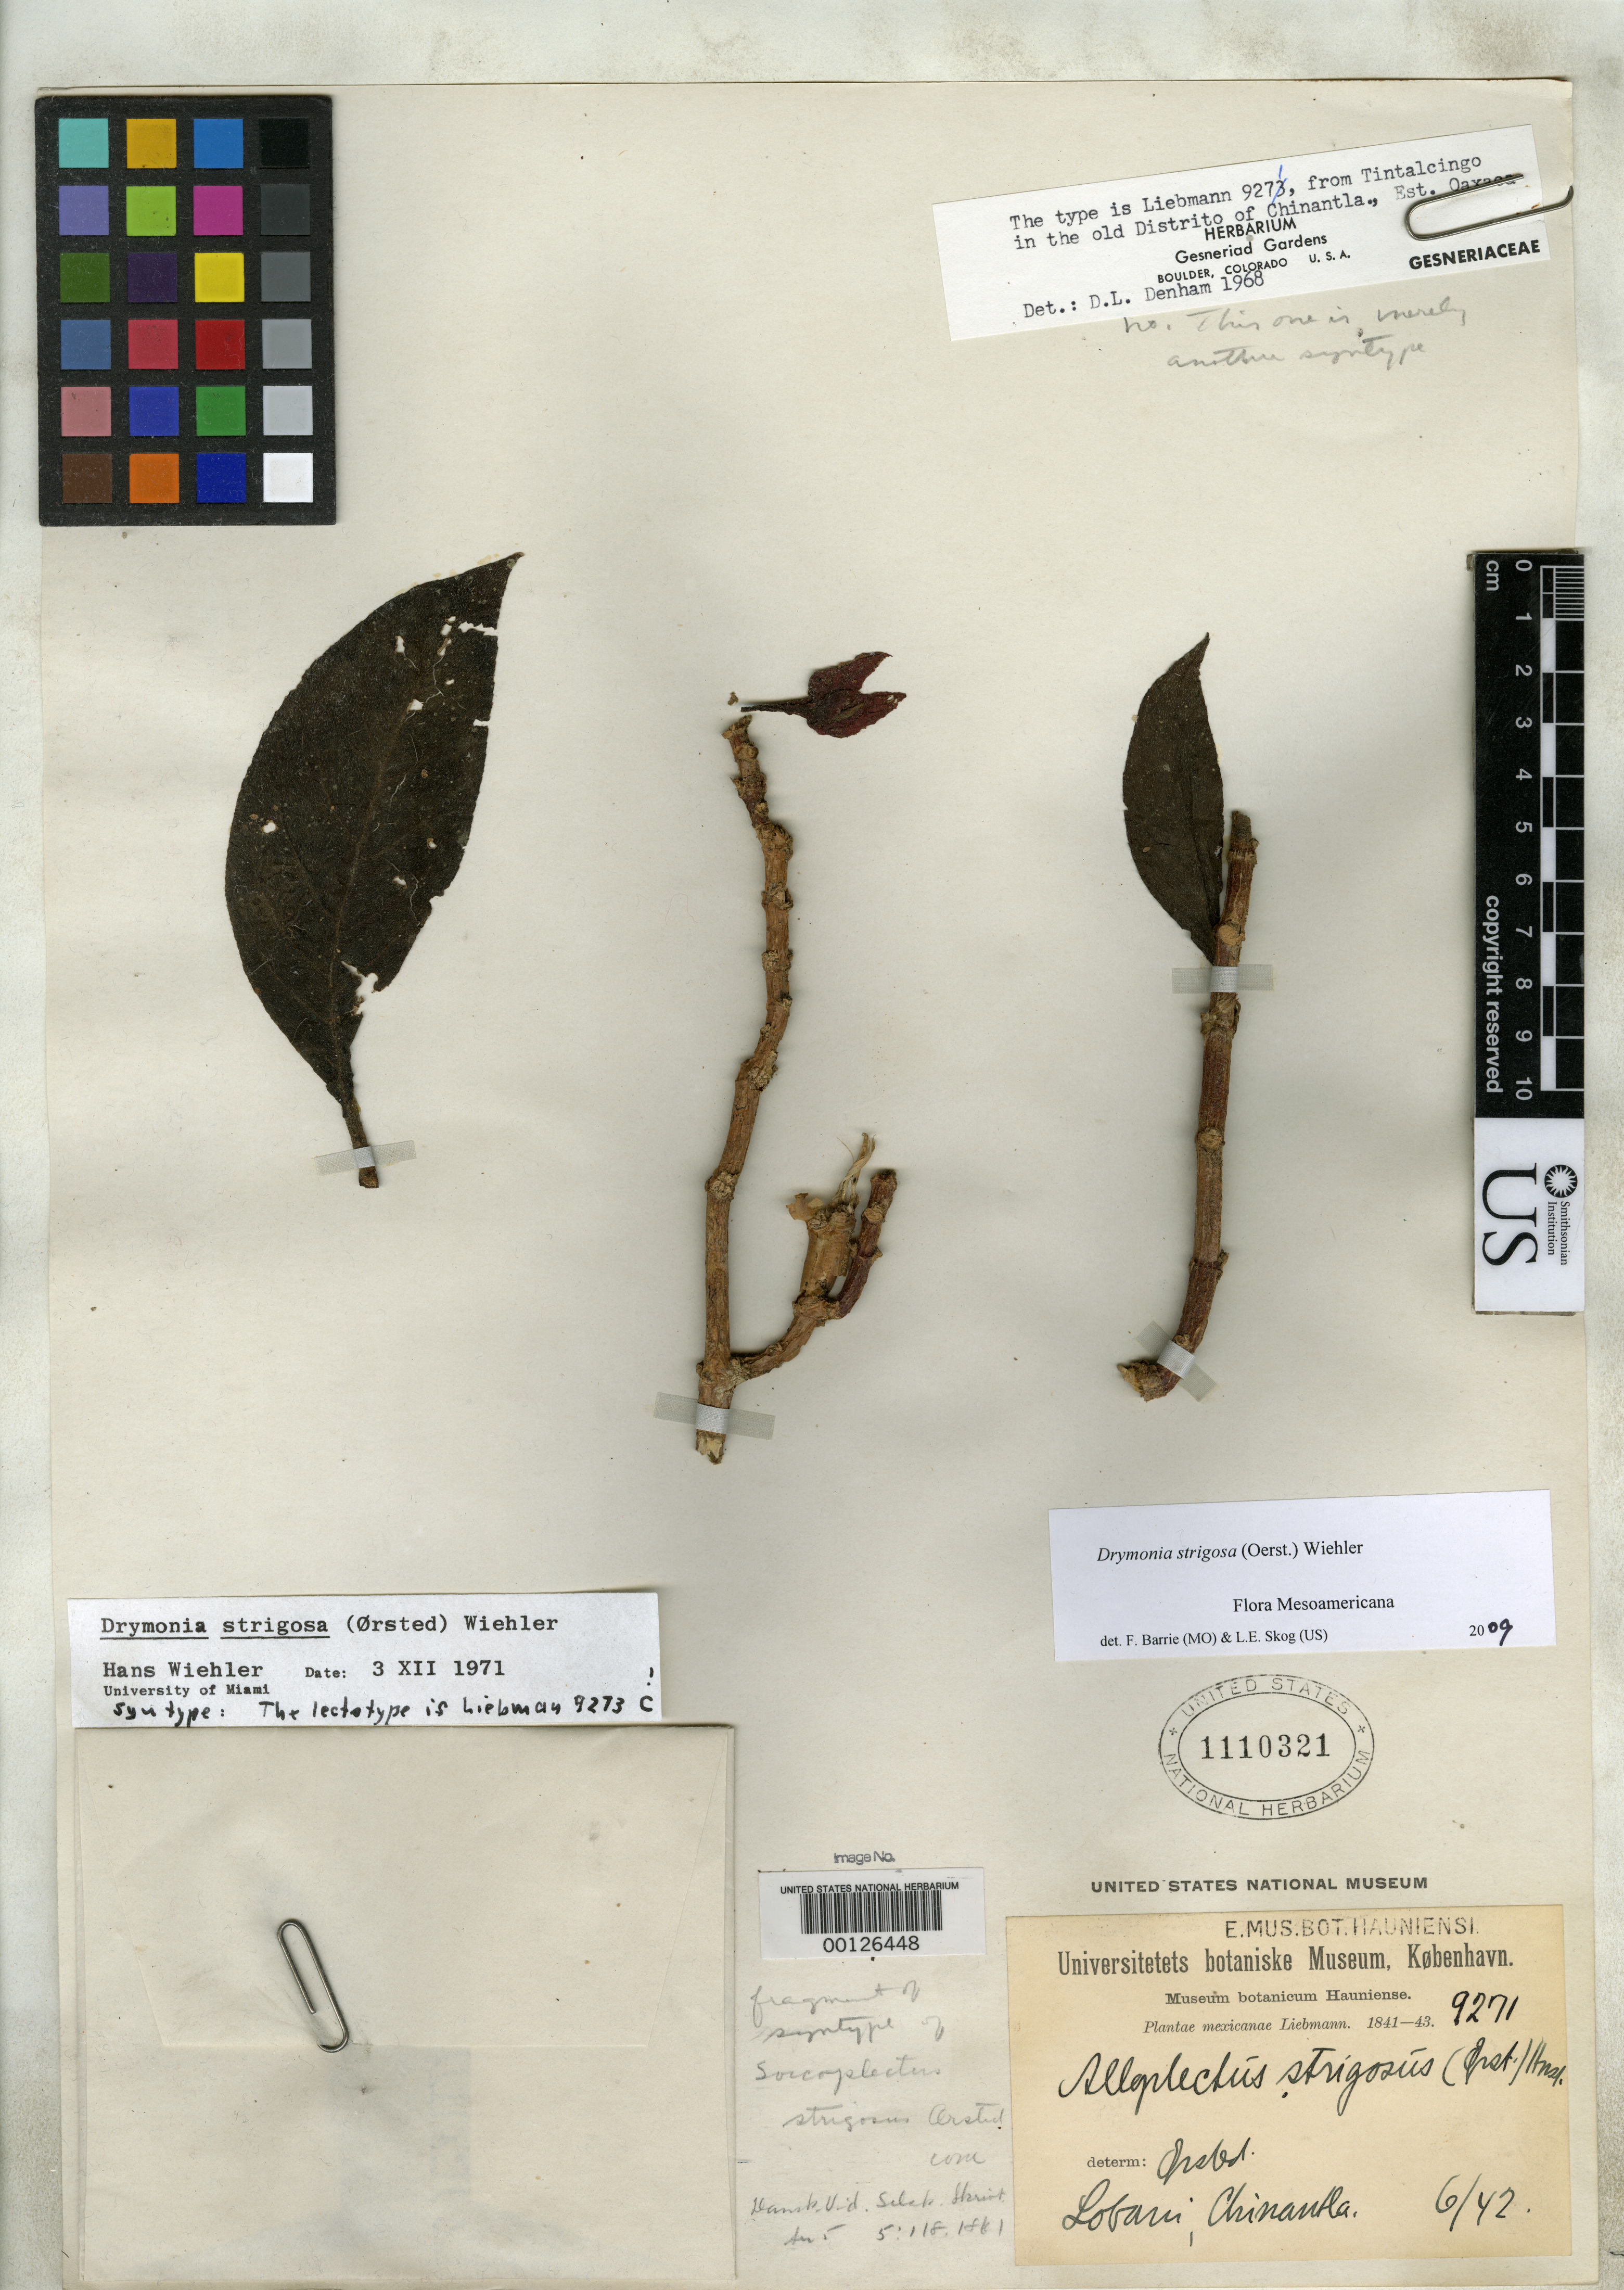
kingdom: Plantae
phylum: Tracheophyta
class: Magnoliopsida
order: Lamiales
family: Gesneriaceae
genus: Saccoplectus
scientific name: Saccoplectus strigosus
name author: Oerst.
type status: Syntype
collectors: F. M. Liebmann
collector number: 9271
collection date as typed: Jun 1842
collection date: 1842-06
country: Mexico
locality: Lobari, Chimantla.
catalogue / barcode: US 110321